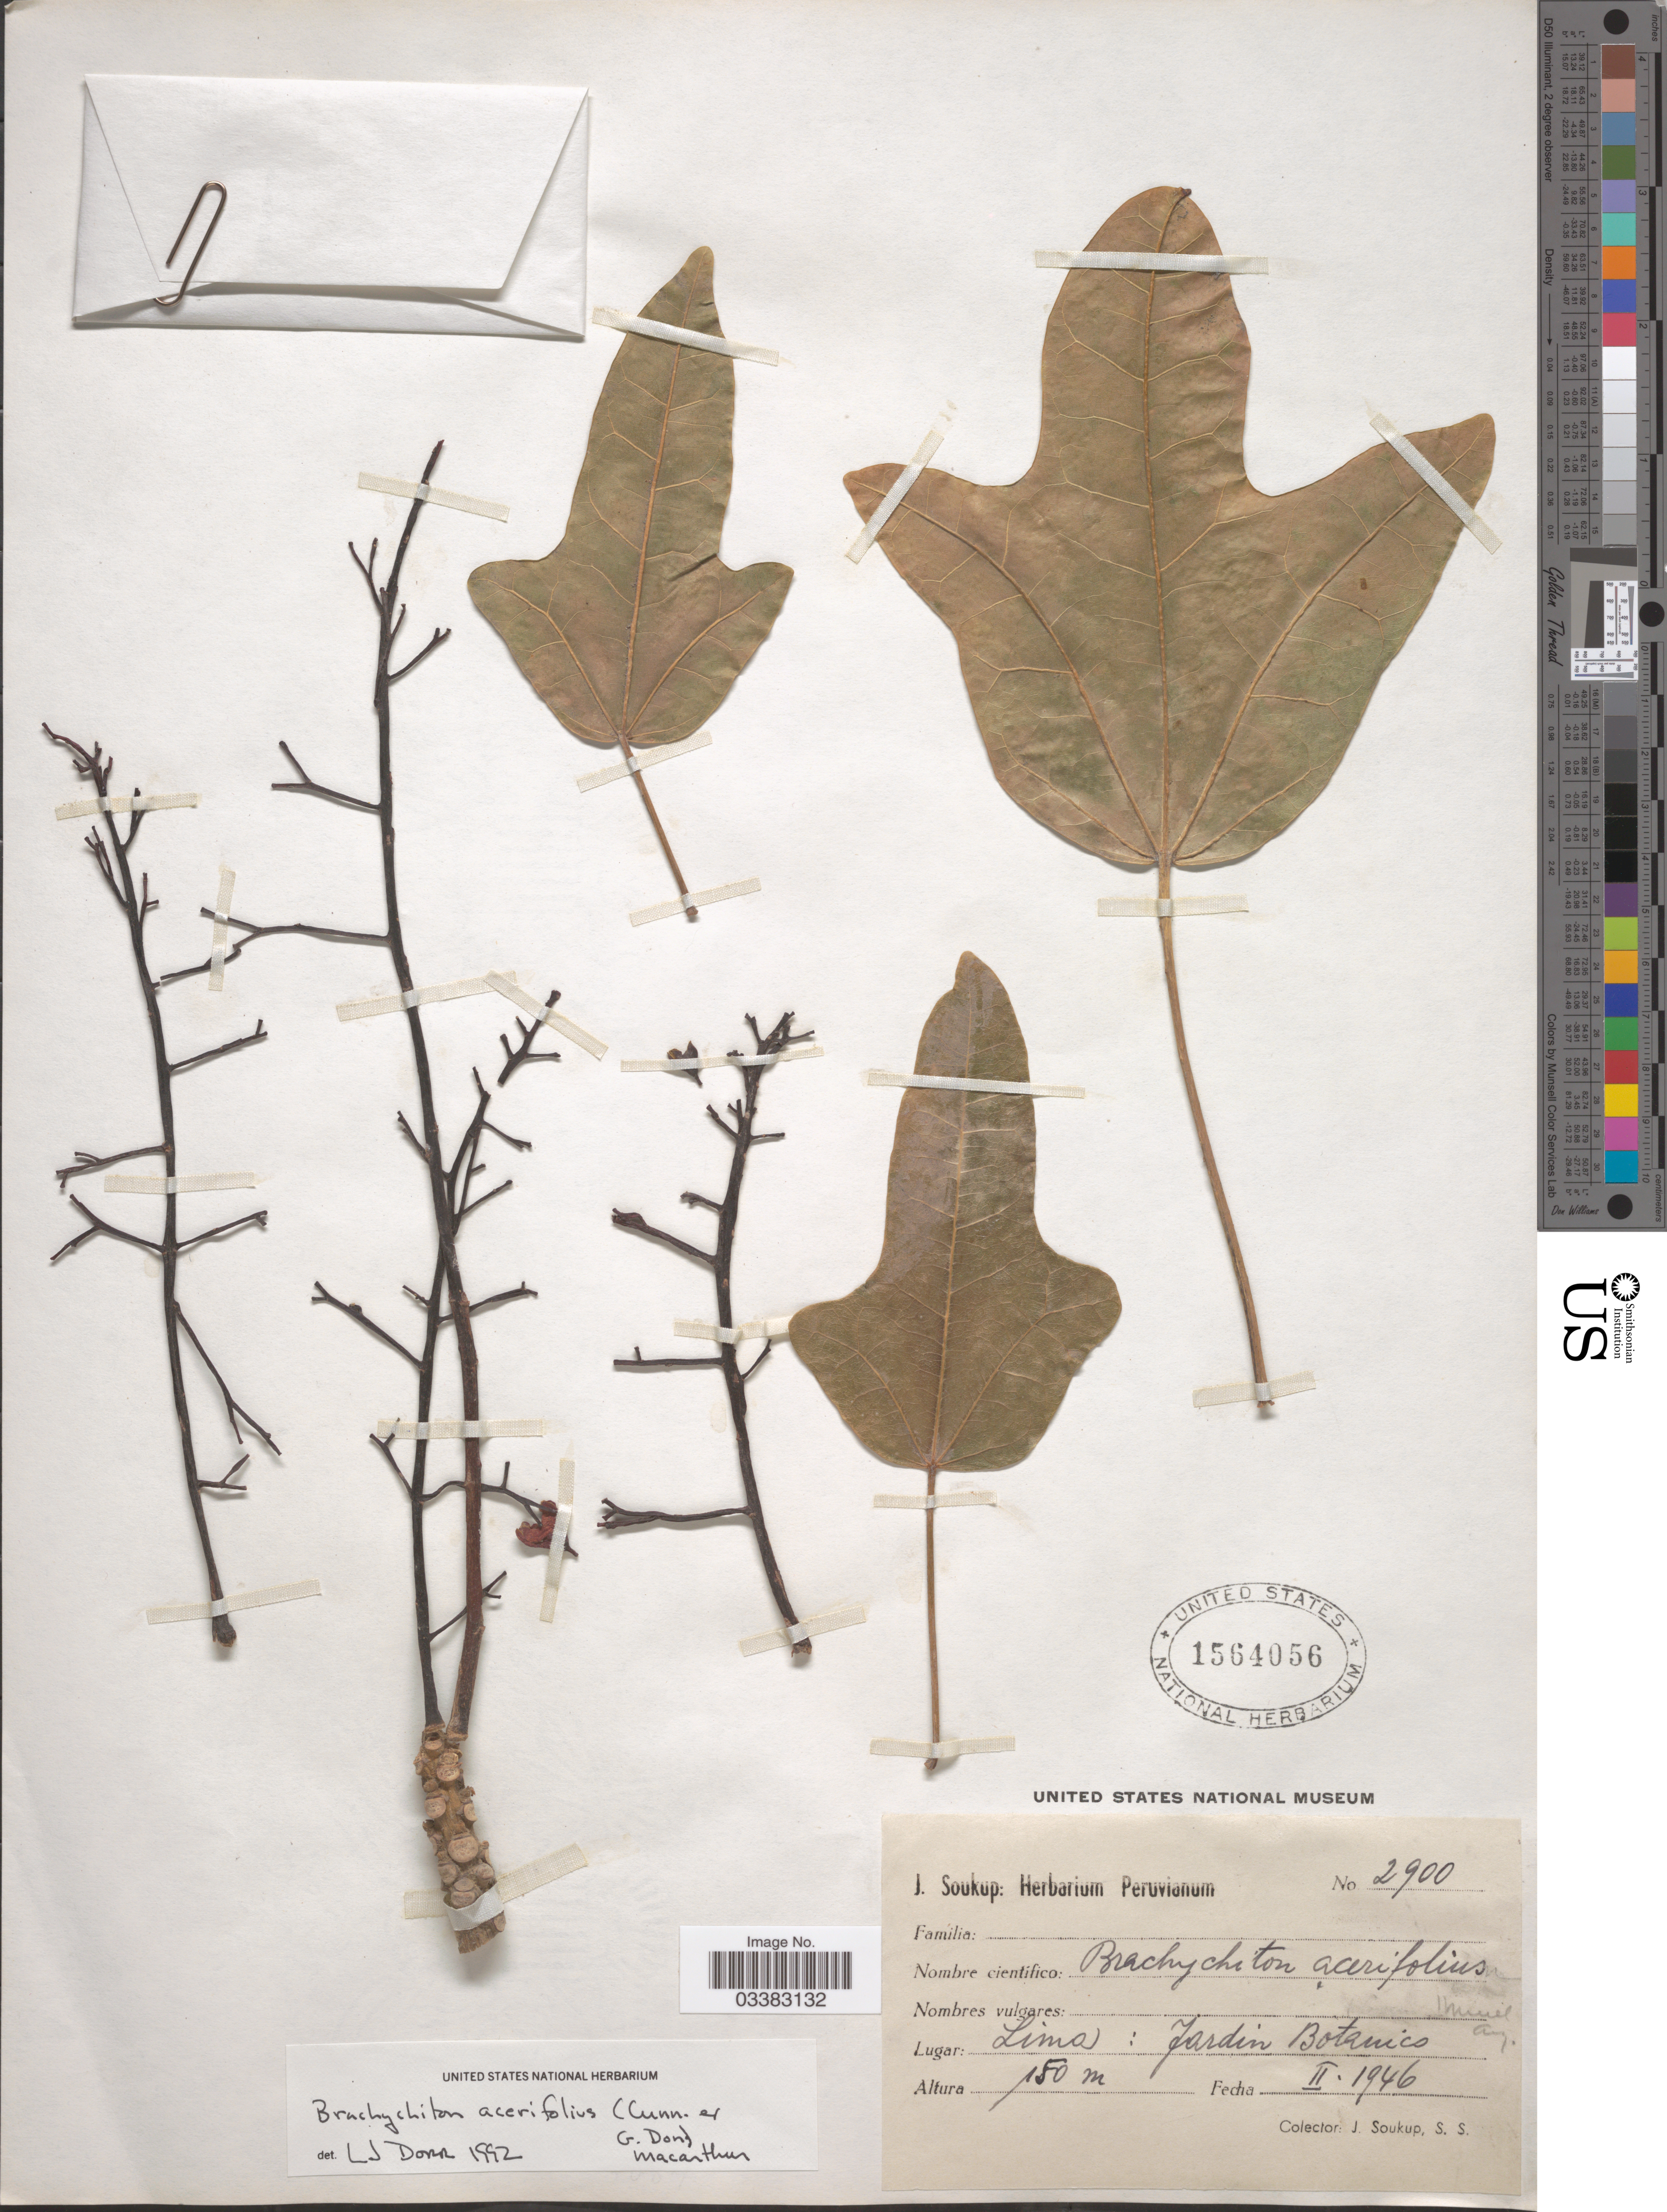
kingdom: Plantae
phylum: Tracheophyta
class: Magnoliopsida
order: Malvales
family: Malvaceae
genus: Brachychiton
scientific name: Brachychiton acerifolius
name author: (A. Cunn. ex G. Don) F. Muell.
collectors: J. Soukup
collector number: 2900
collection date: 1946-02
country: Peru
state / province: Lima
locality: Jardin Botanico.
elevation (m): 150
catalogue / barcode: US 1564056